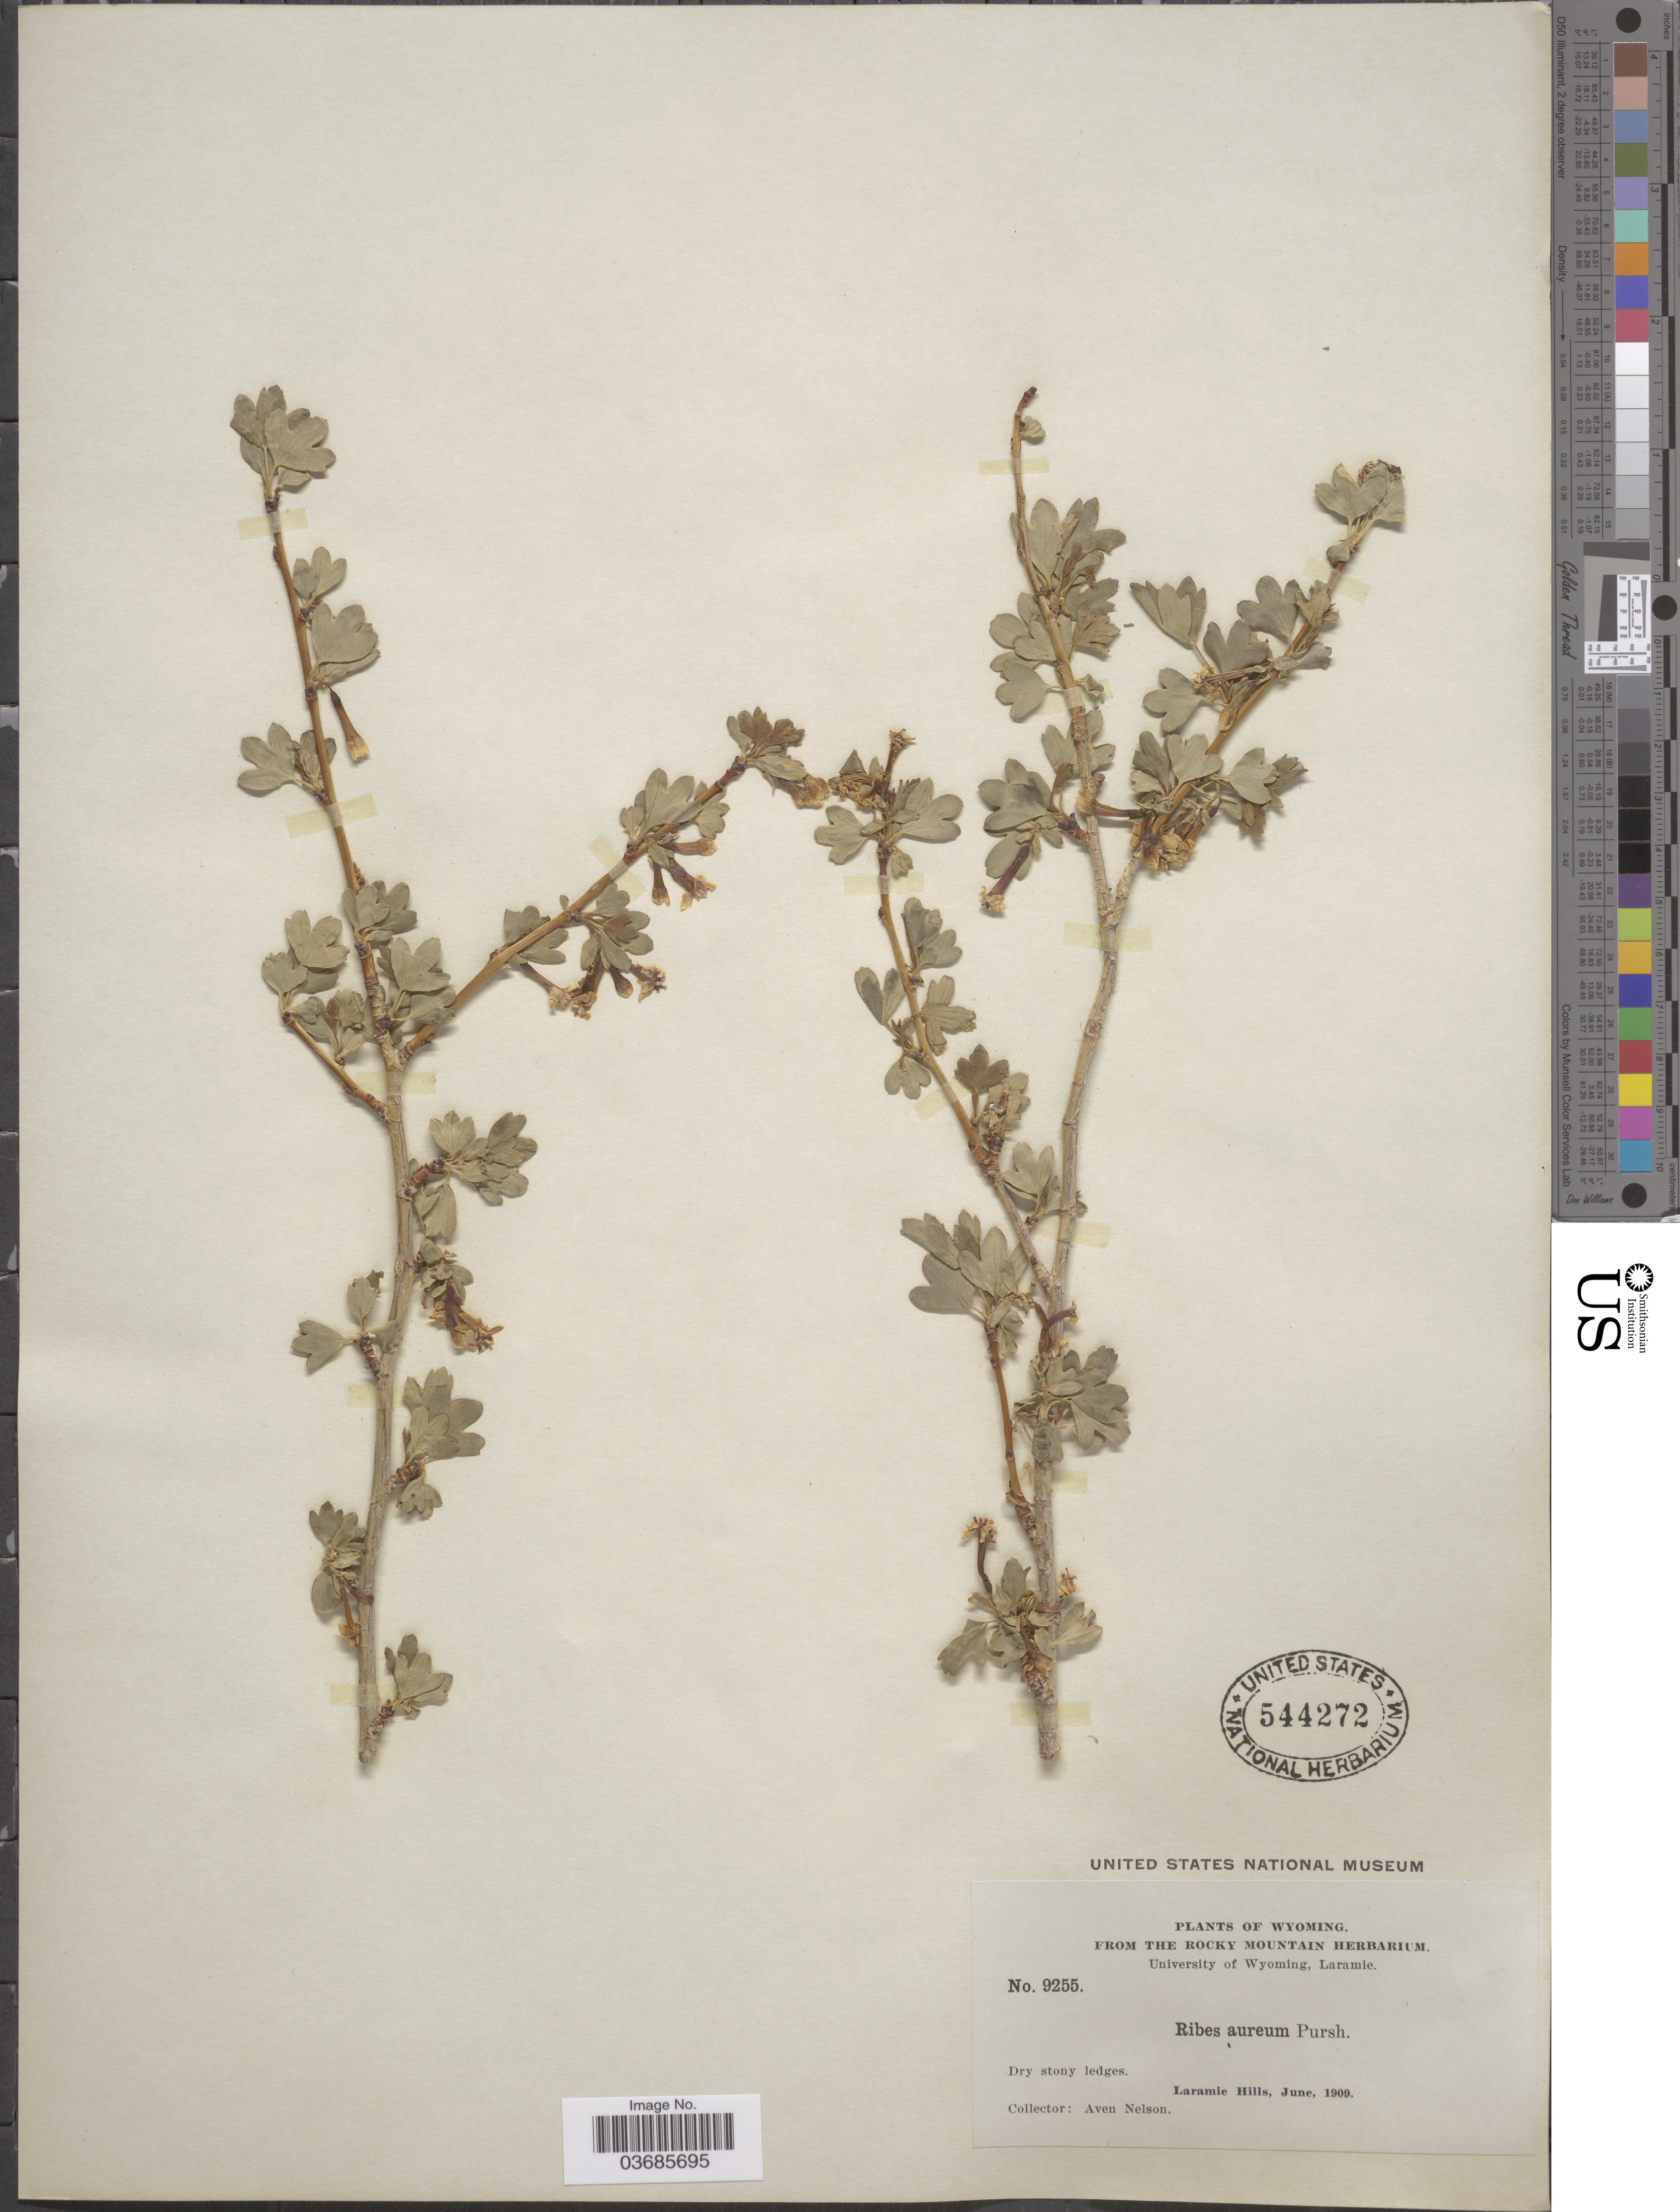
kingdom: Plantae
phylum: Tracheophyta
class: Magnoliopsida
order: Saxifragales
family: Grossulariaceae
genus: Ribes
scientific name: Ribes aureum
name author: Pursh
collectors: A. Nelson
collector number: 9255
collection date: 1909-06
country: United States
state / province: Wyoming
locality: Laramie Hills.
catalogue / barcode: US 544272